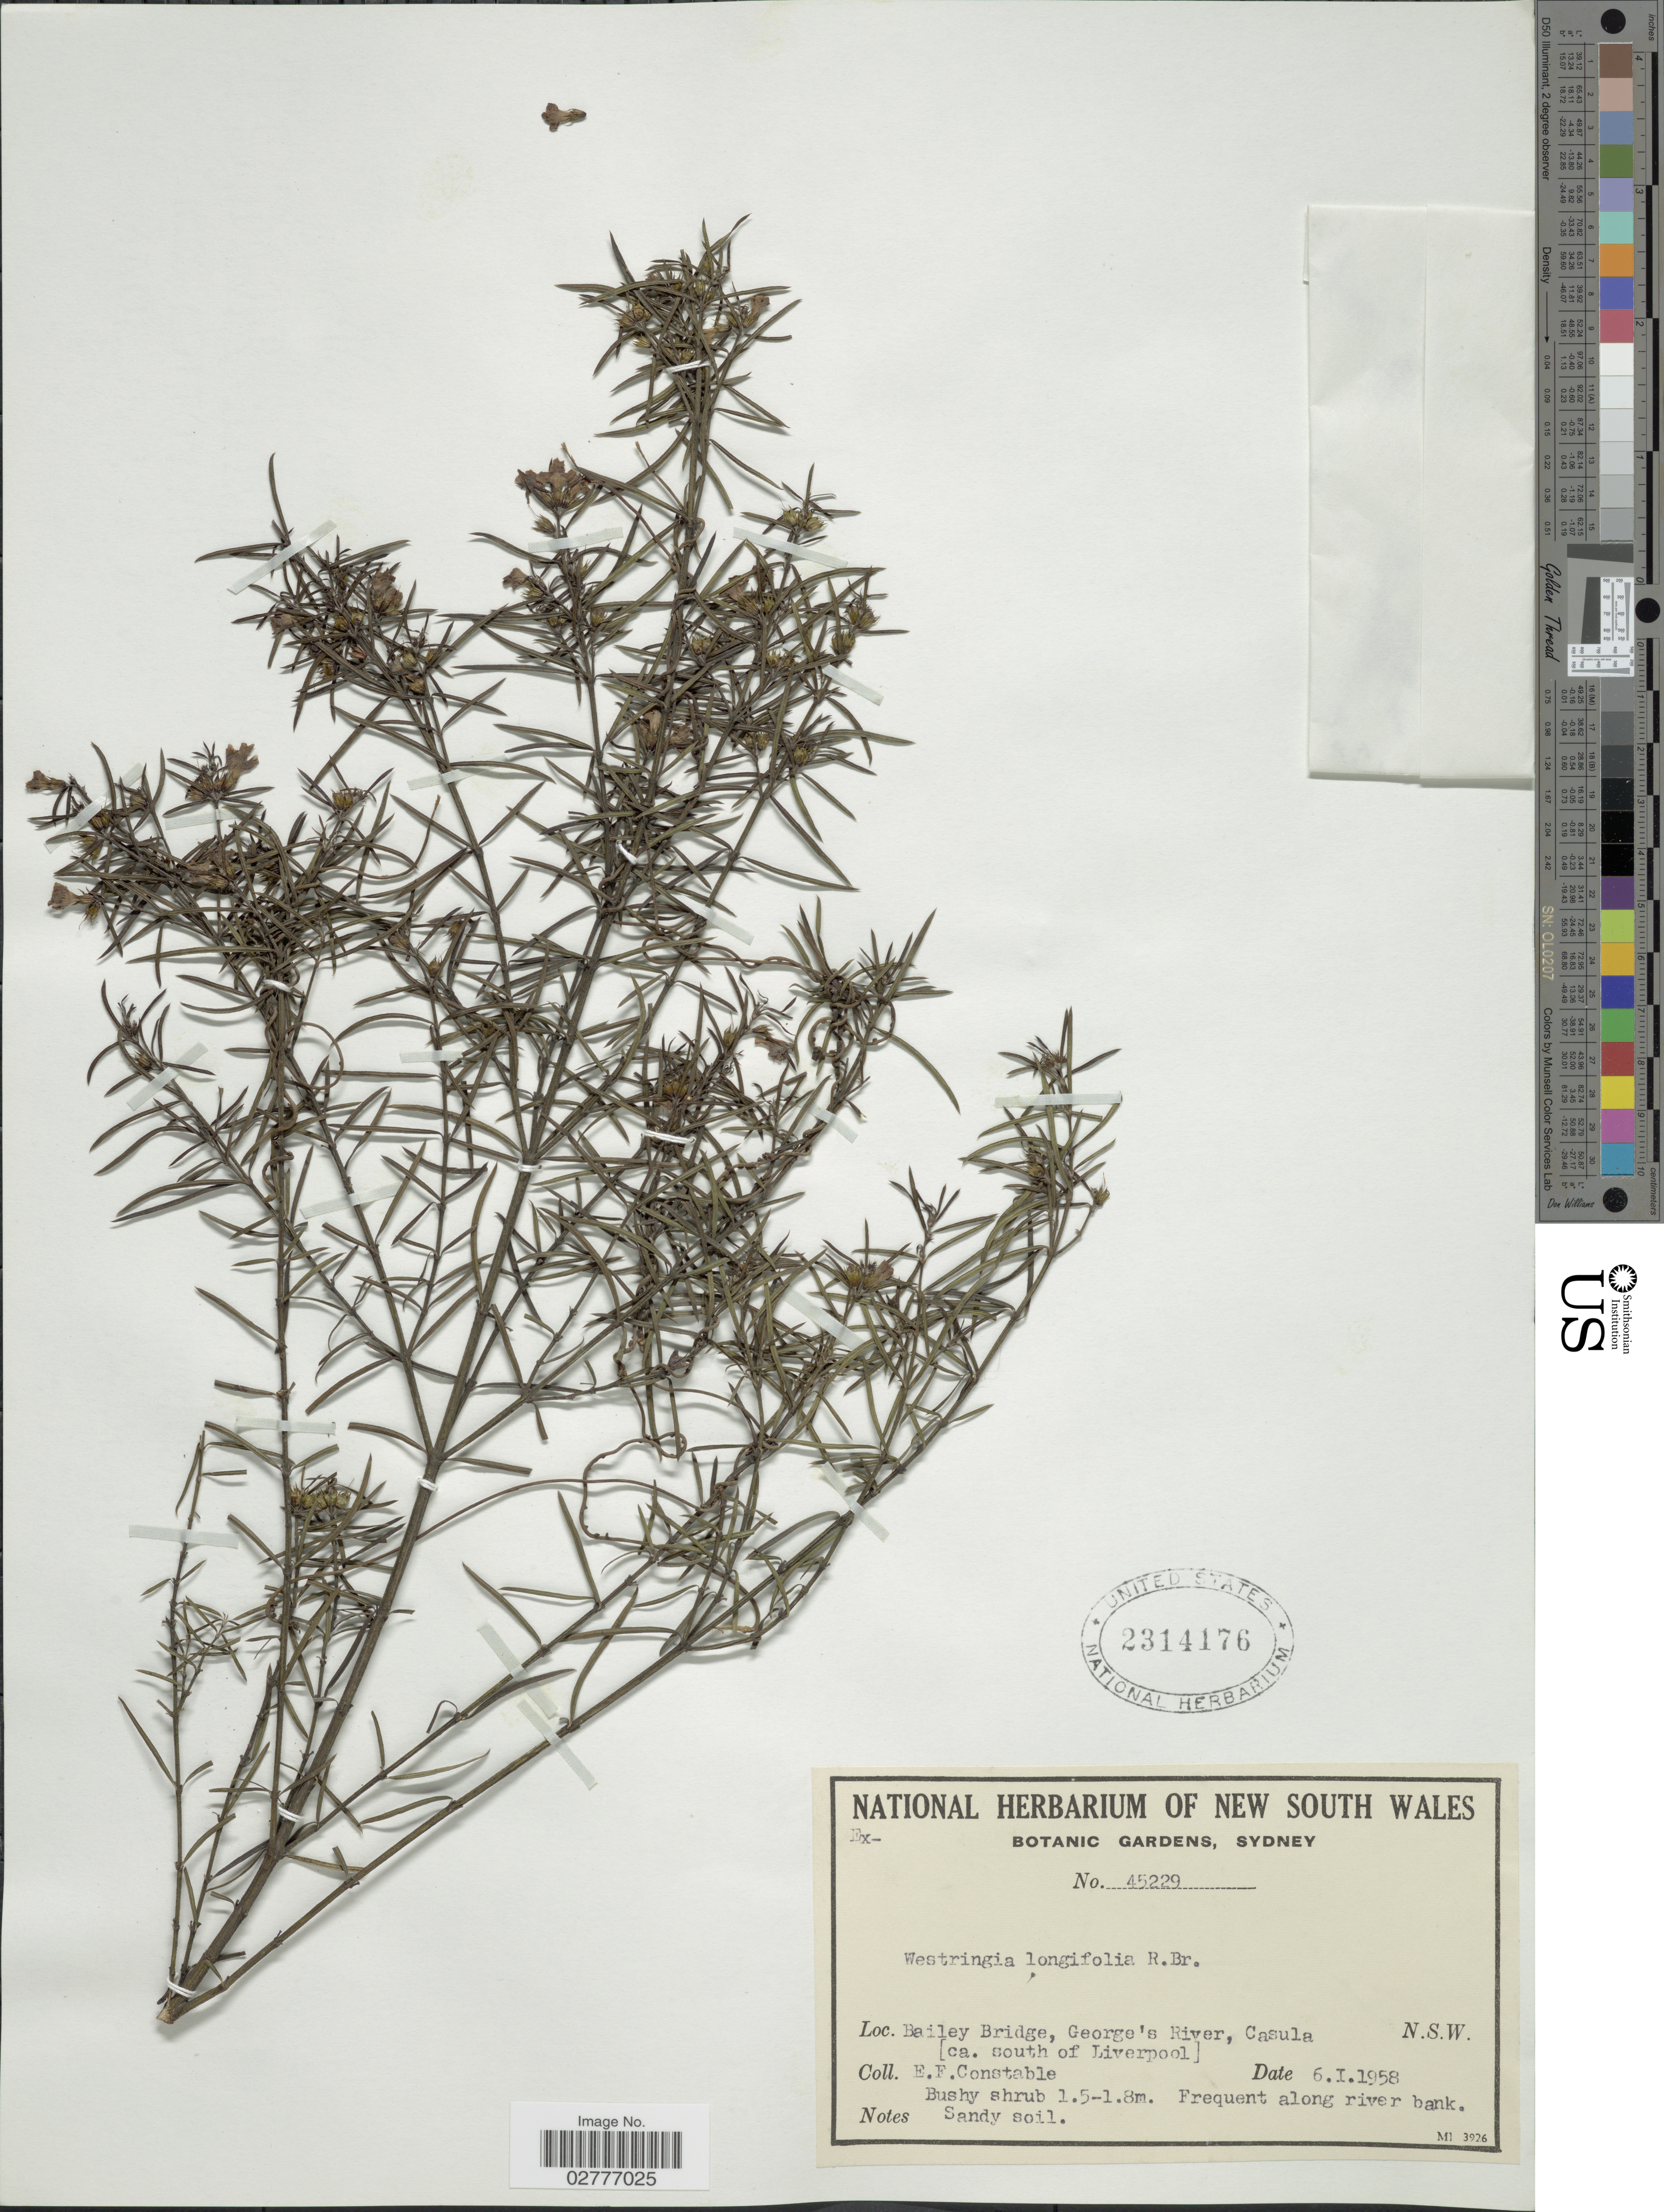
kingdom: Plantae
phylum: Tracheophyta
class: Magnoliopsida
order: Lamiales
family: Lamiaceae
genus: Westringia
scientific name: Westringia longifolia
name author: R. Br.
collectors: E. F. Constable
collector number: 45229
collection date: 1958-01-06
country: Australia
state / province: New South Wales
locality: Bailey Bridge, George's River, Casula [ca. south of Liverpool].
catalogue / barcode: US 2314176